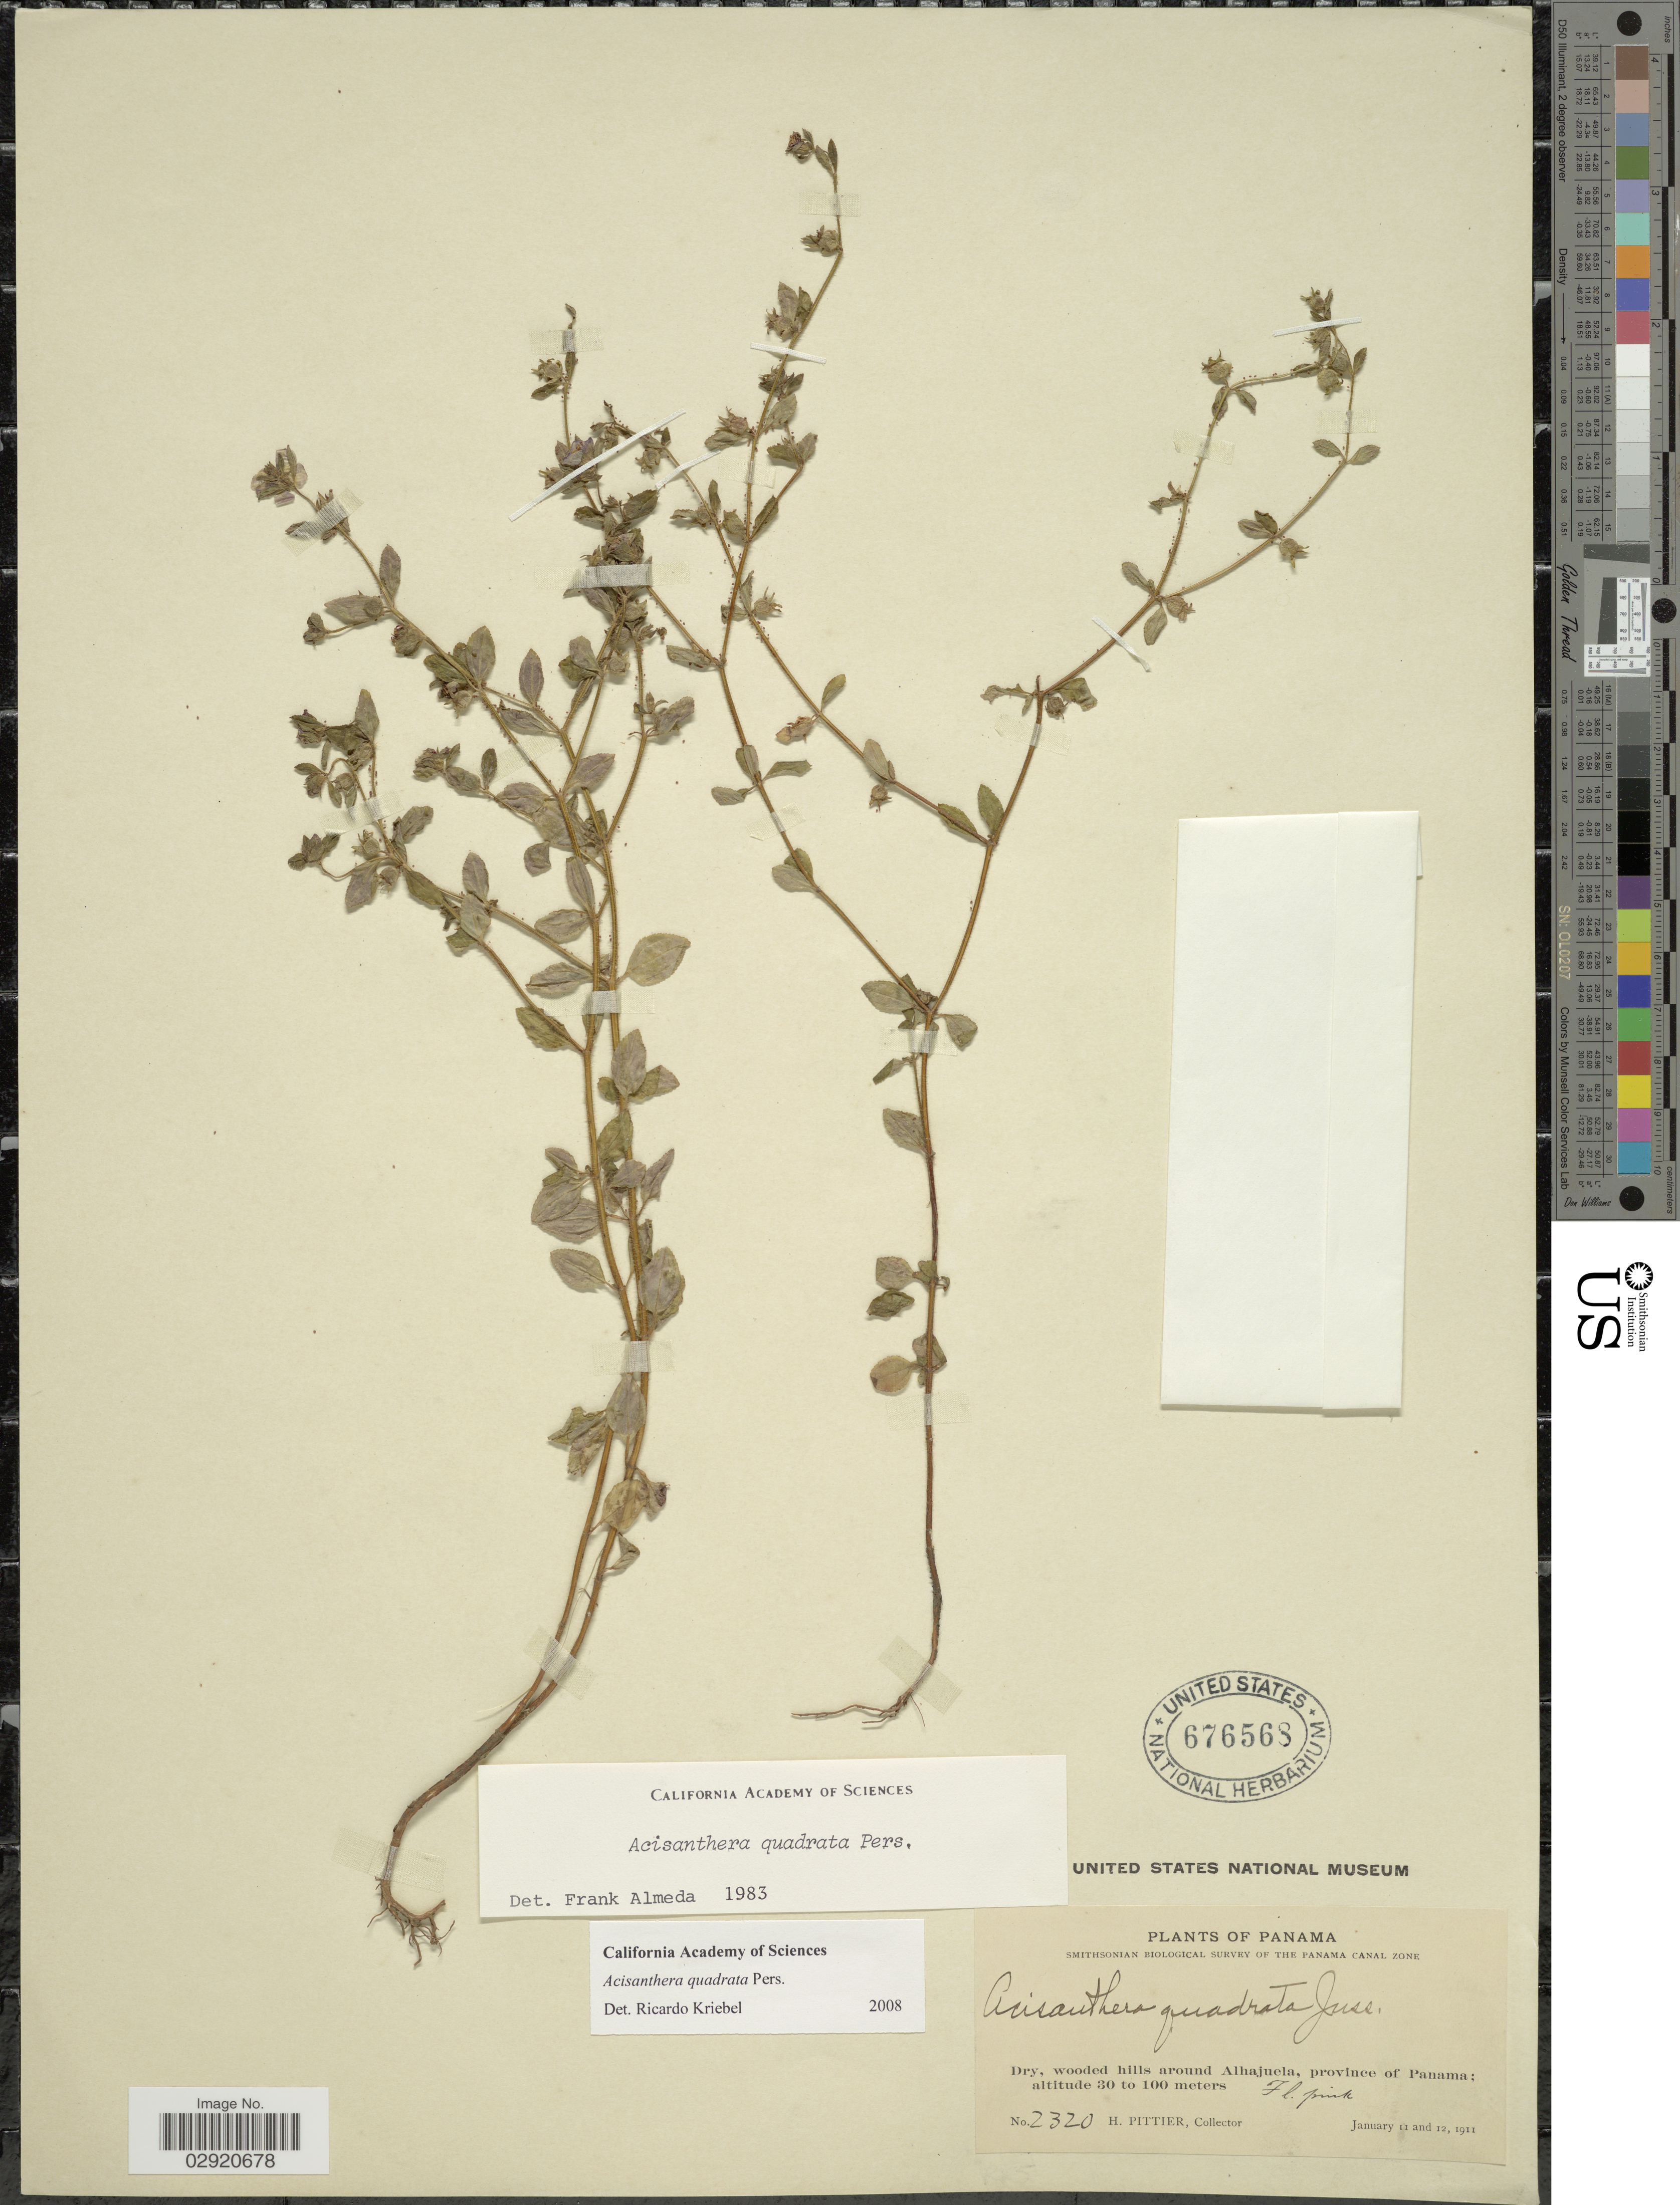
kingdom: Plantae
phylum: Tracheophyta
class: Magnoliopsida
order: Myrtales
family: Melastomataceae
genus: Acisanthera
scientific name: Acisanthera erecta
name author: Gleason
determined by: Nunes da Silva, Diego, (RB), Jardim Botanico do Rio de Janeiro - Herbario (BRAZIL)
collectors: H. F. Pittier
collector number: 2320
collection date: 1911-01-11/1911-01-12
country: Panama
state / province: Panamá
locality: Wooded hills around Alhajuela.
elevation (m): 30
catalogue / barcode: US 676568